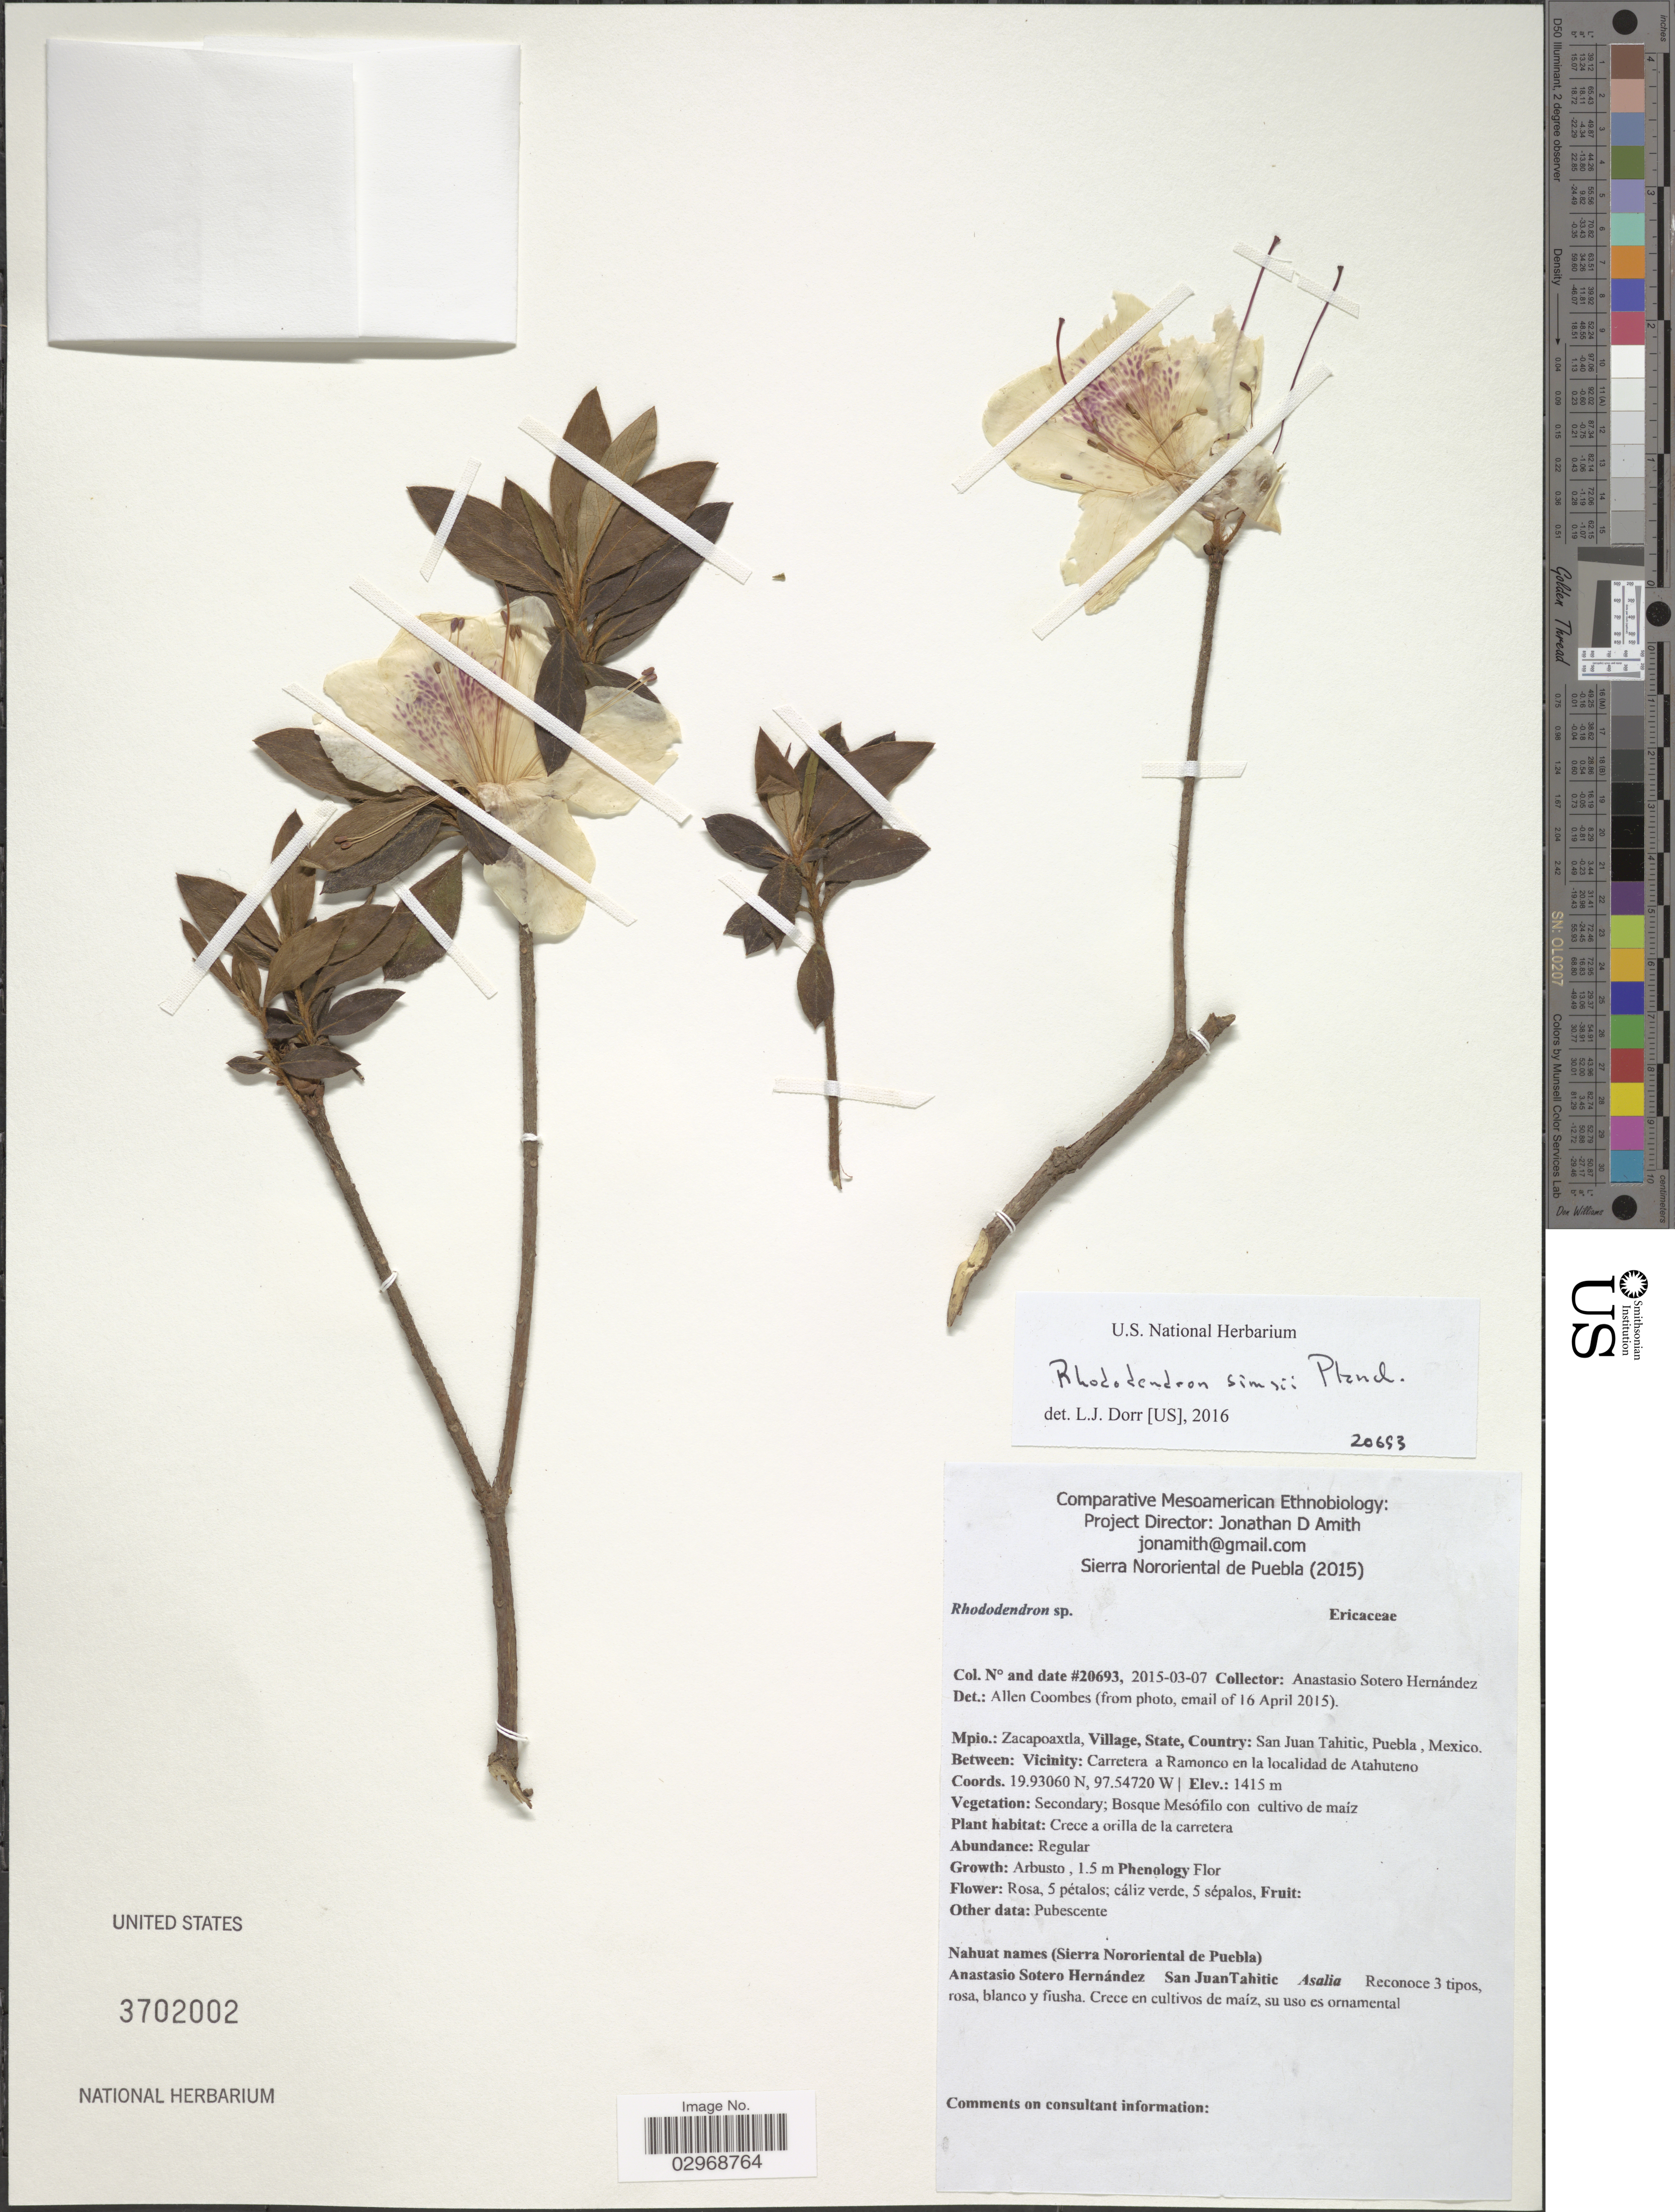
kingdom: Plantae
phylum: Tracheophyta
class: Magnoliopsida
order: Ericales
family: Ericaceae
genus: Rhododendron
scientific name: Rhododendron simsii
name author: Planch.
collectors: A. Sotero H.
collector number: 20693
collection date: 2015-03-07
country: Mexico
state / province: Puebla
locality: Mpio.: Zacapoaxtla, San Juan Tahitic, Puebla, Vicinity: Carretera a Ramonco en la localidad de Atahuteno.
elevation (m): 1415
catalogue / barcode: US 3702002